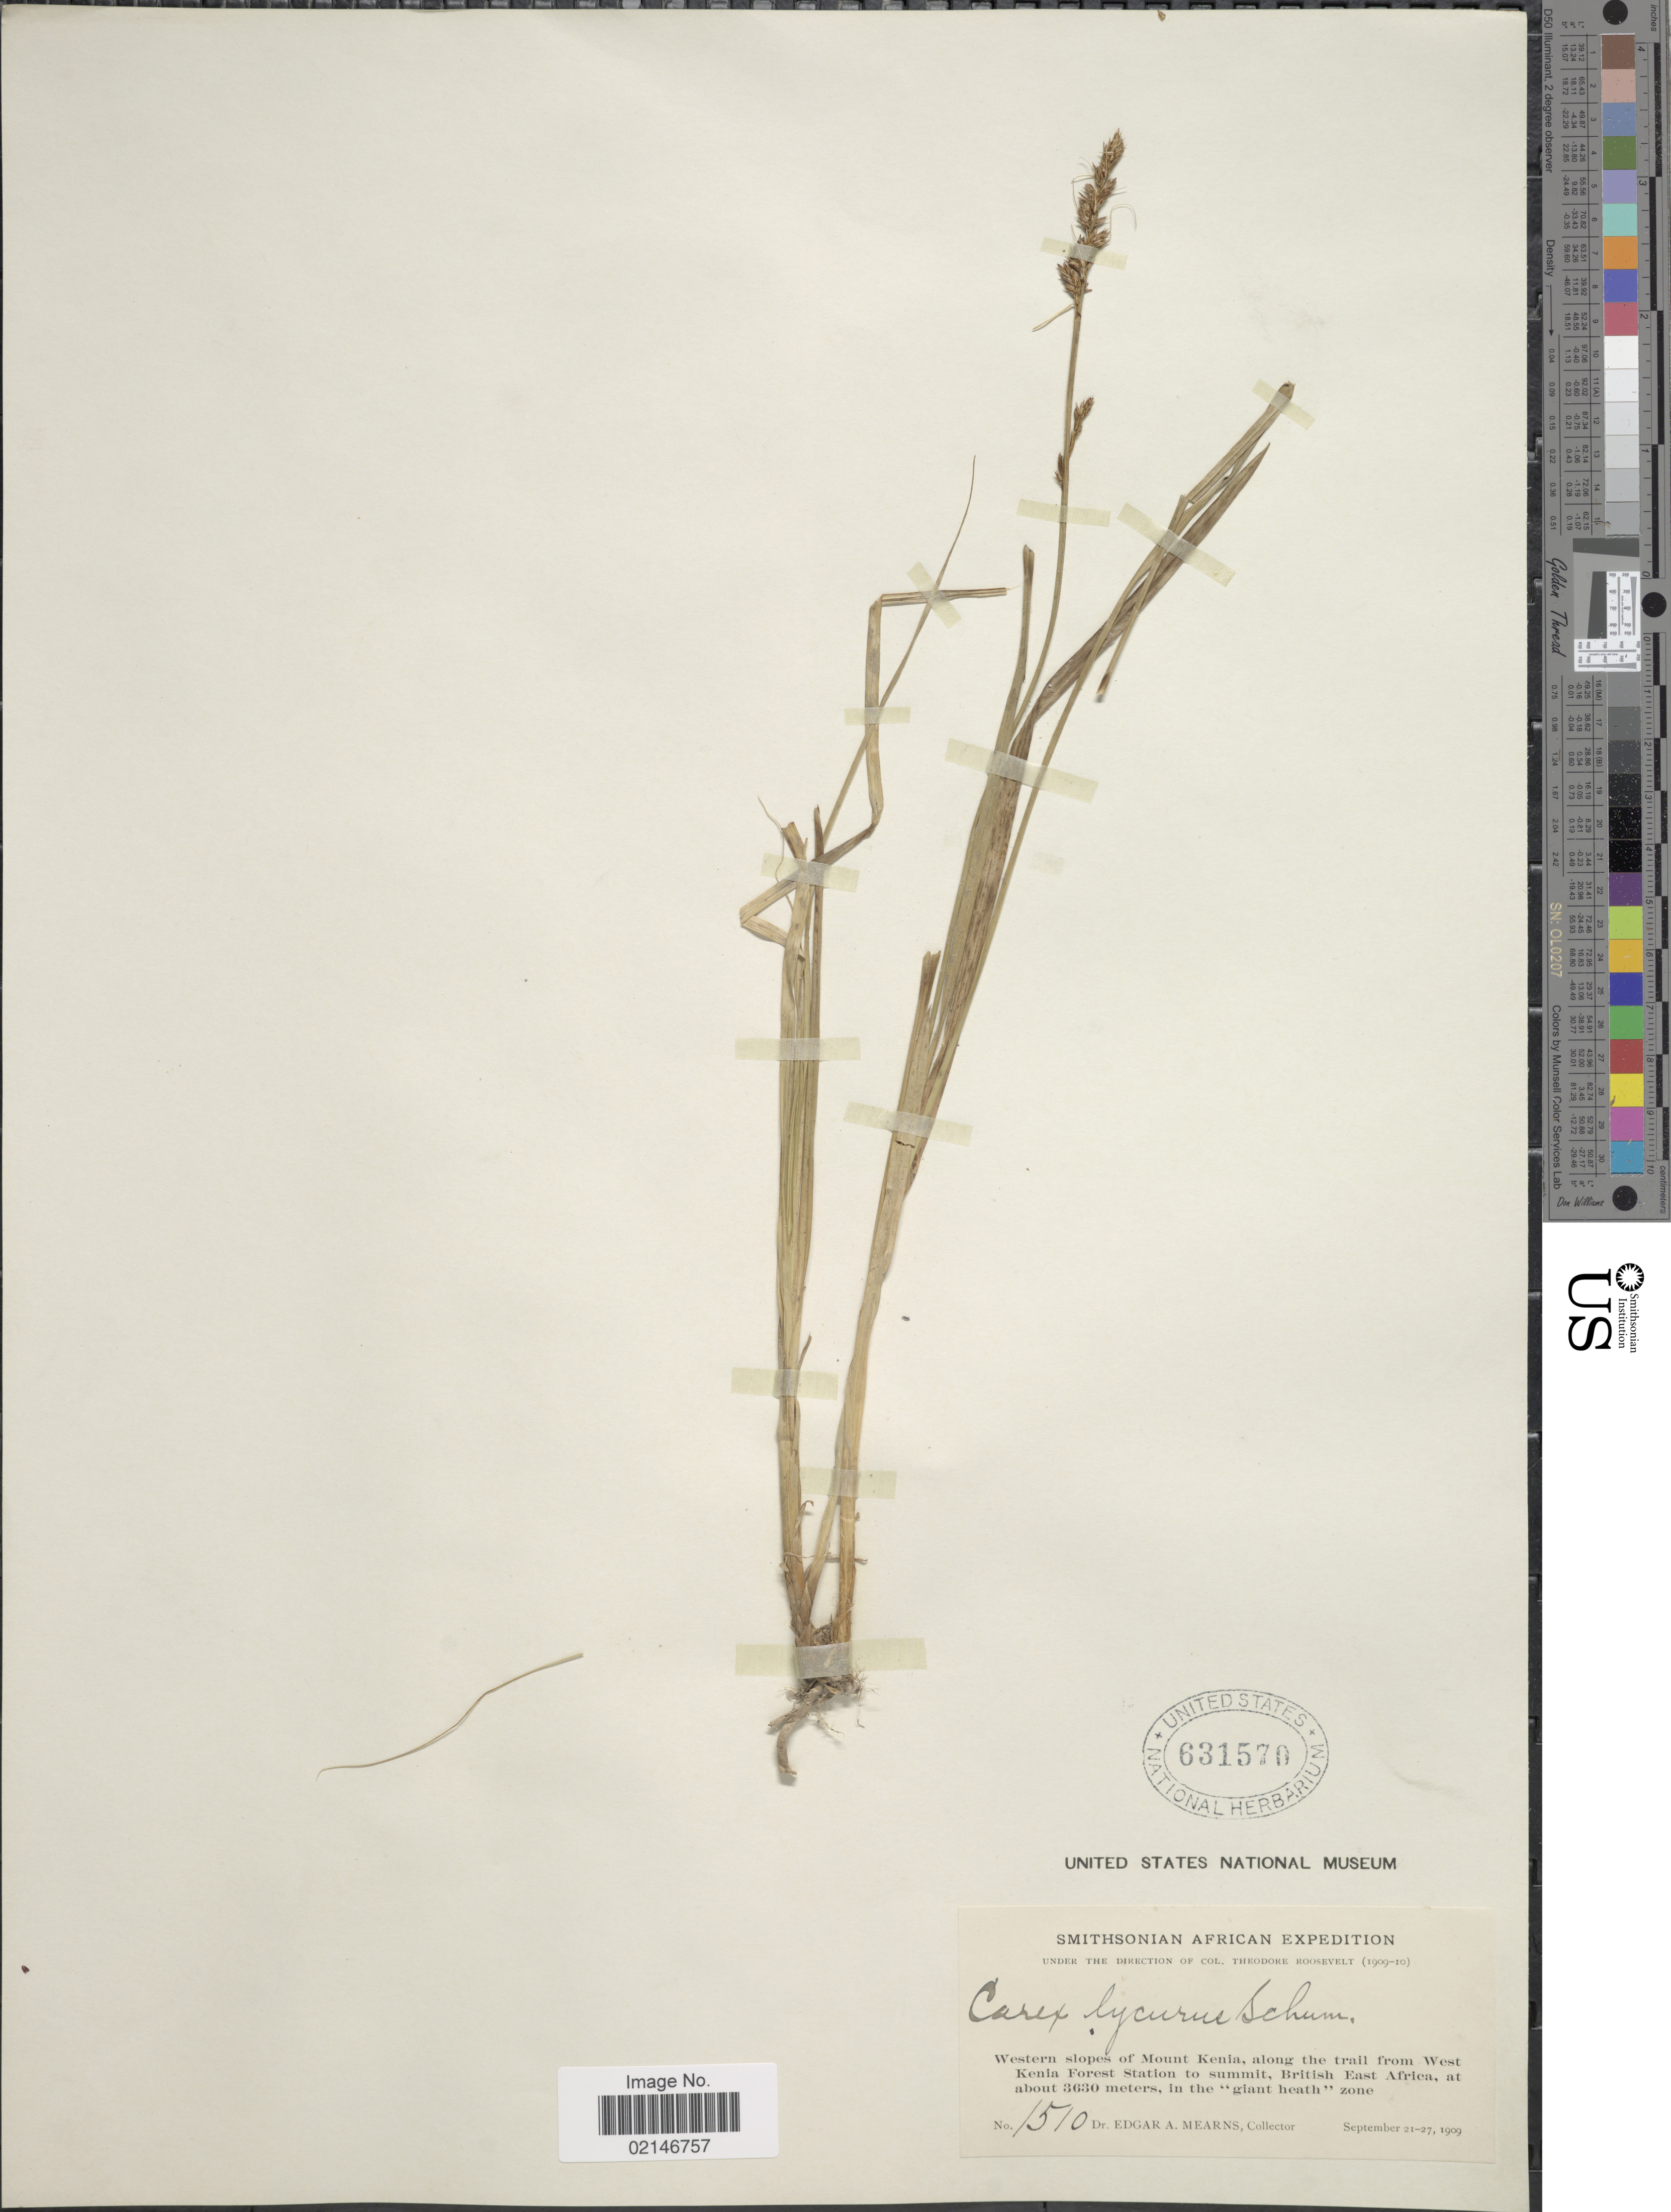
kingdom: Plantae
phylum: Tracheophyta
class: Liliopsida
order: Poales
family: Cyperaceae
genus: Carex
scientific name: Carex lycurus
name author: K. Schum.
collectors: E. A. Mearns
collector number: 1510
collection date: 1909-09-21/1909-09-27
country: Kenya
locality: Western slopes of Mount Kenia, along the trail from West Kenia Forest Station to summit, British East Africa, in the "giant health" zone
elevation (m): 3630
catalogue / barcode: US 631570